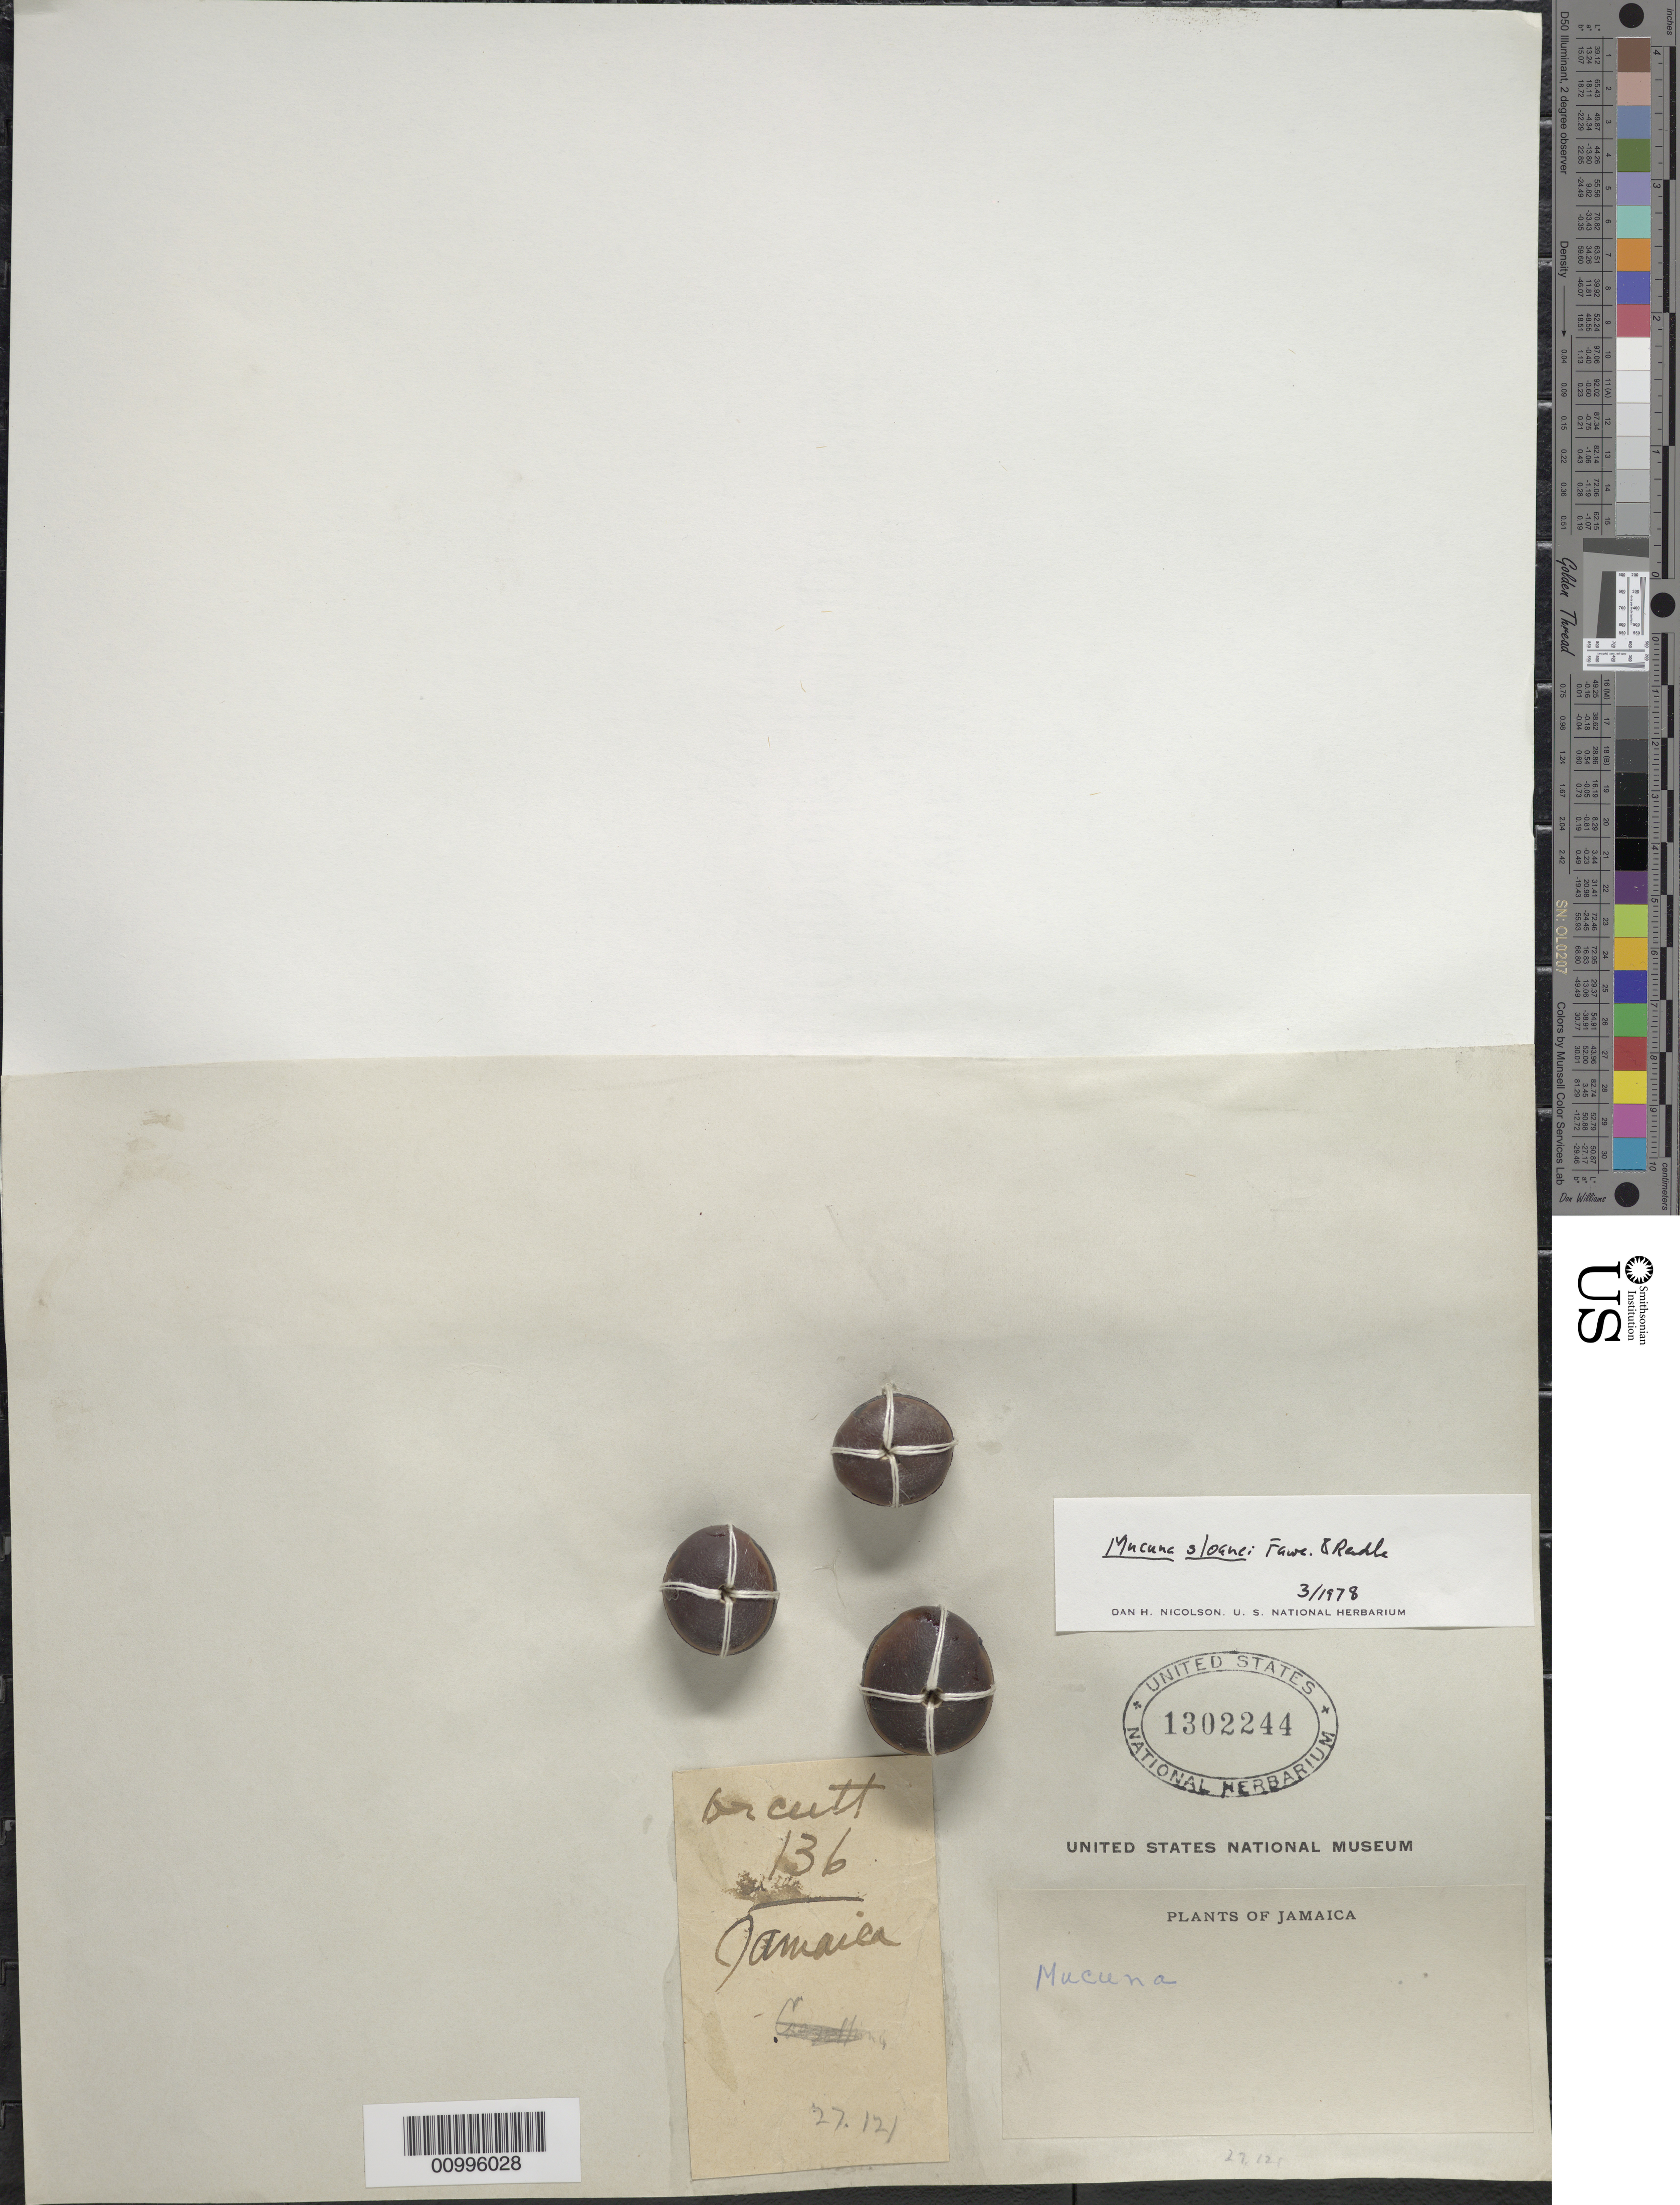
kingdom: Plantae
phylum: Tracheophyta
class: Magnoliopsida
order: Fabales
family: Fabaceae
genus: Mucuna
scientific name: Mucuna sloanei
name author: Fawc. & Rendle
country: Jamaica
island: Jamaica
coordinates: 0 N, 0 E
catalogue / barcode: US 1202244